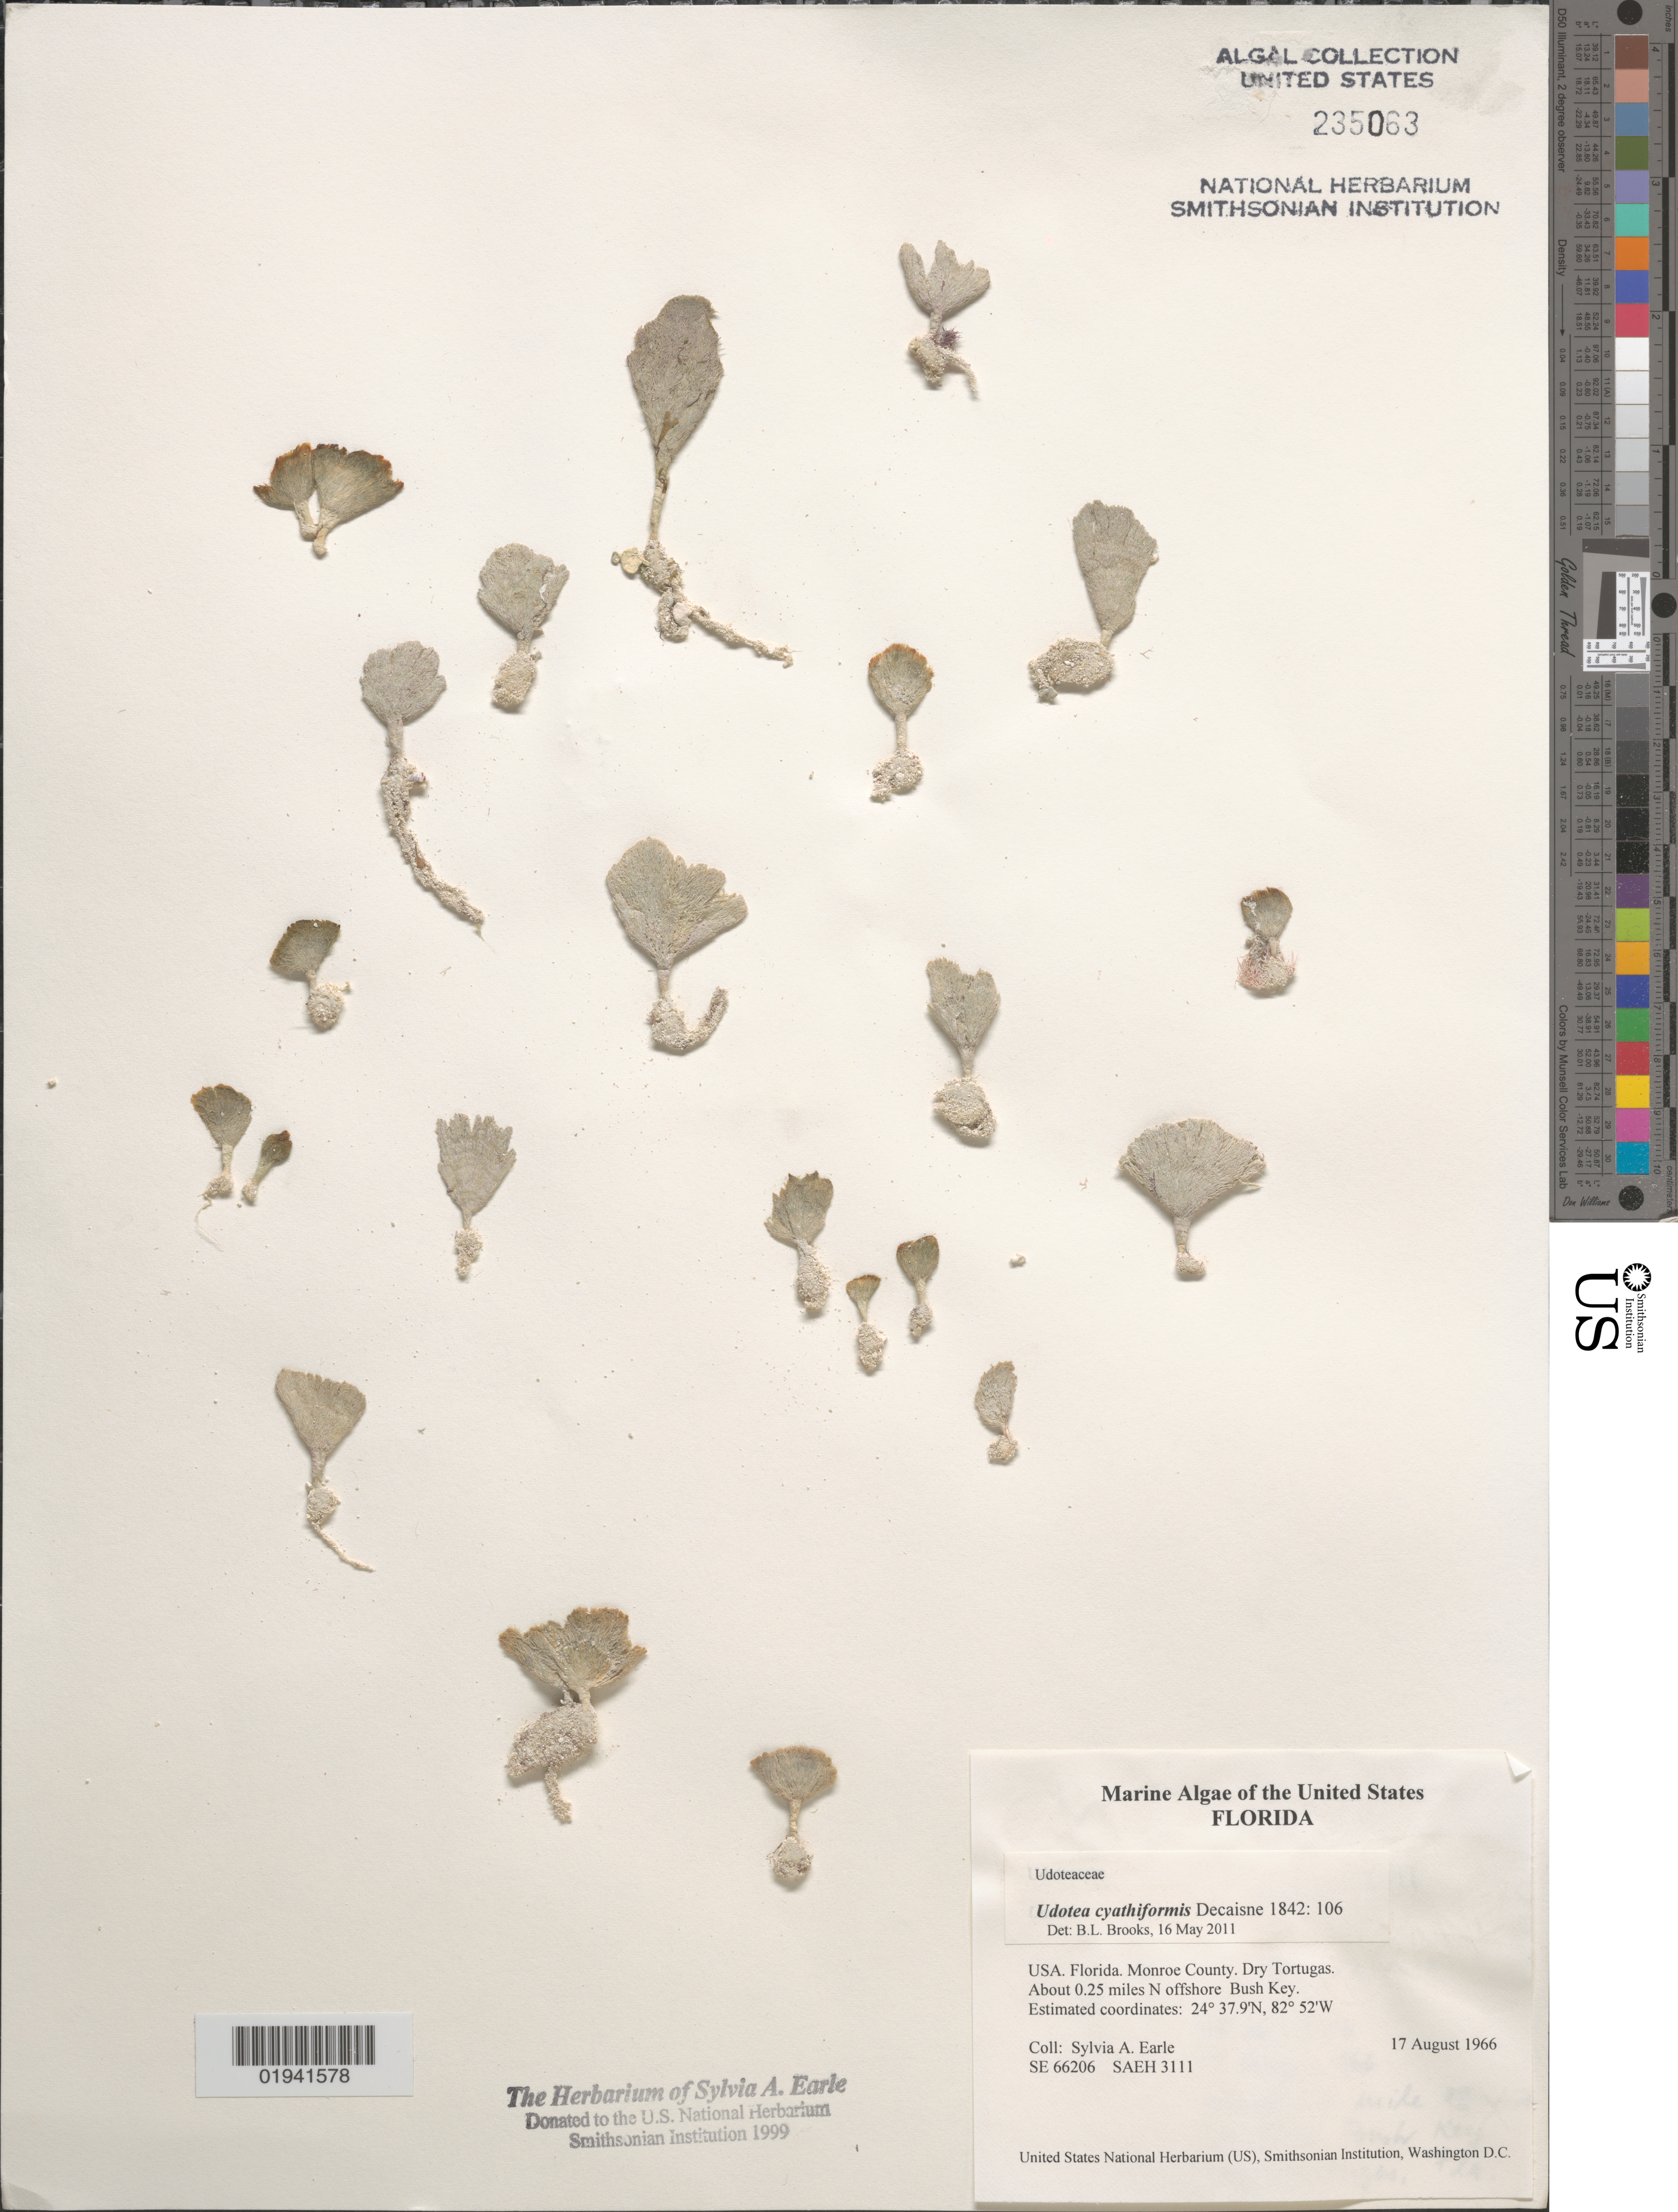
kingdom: Plantae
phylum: Chlorophyta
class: Ulvophyceae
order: Bryopsidales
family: Udoteaceae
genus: Udotea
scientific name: Udotea cyathiformis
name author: Decne.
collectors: S. A. Earle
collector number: SE66206/SAEH3111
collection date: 1966-08-17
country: United States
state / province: Florida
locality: Monroe County. Dry Tortugas. About 0.25 miles N offshore Bush Key.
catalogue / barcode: US 235063